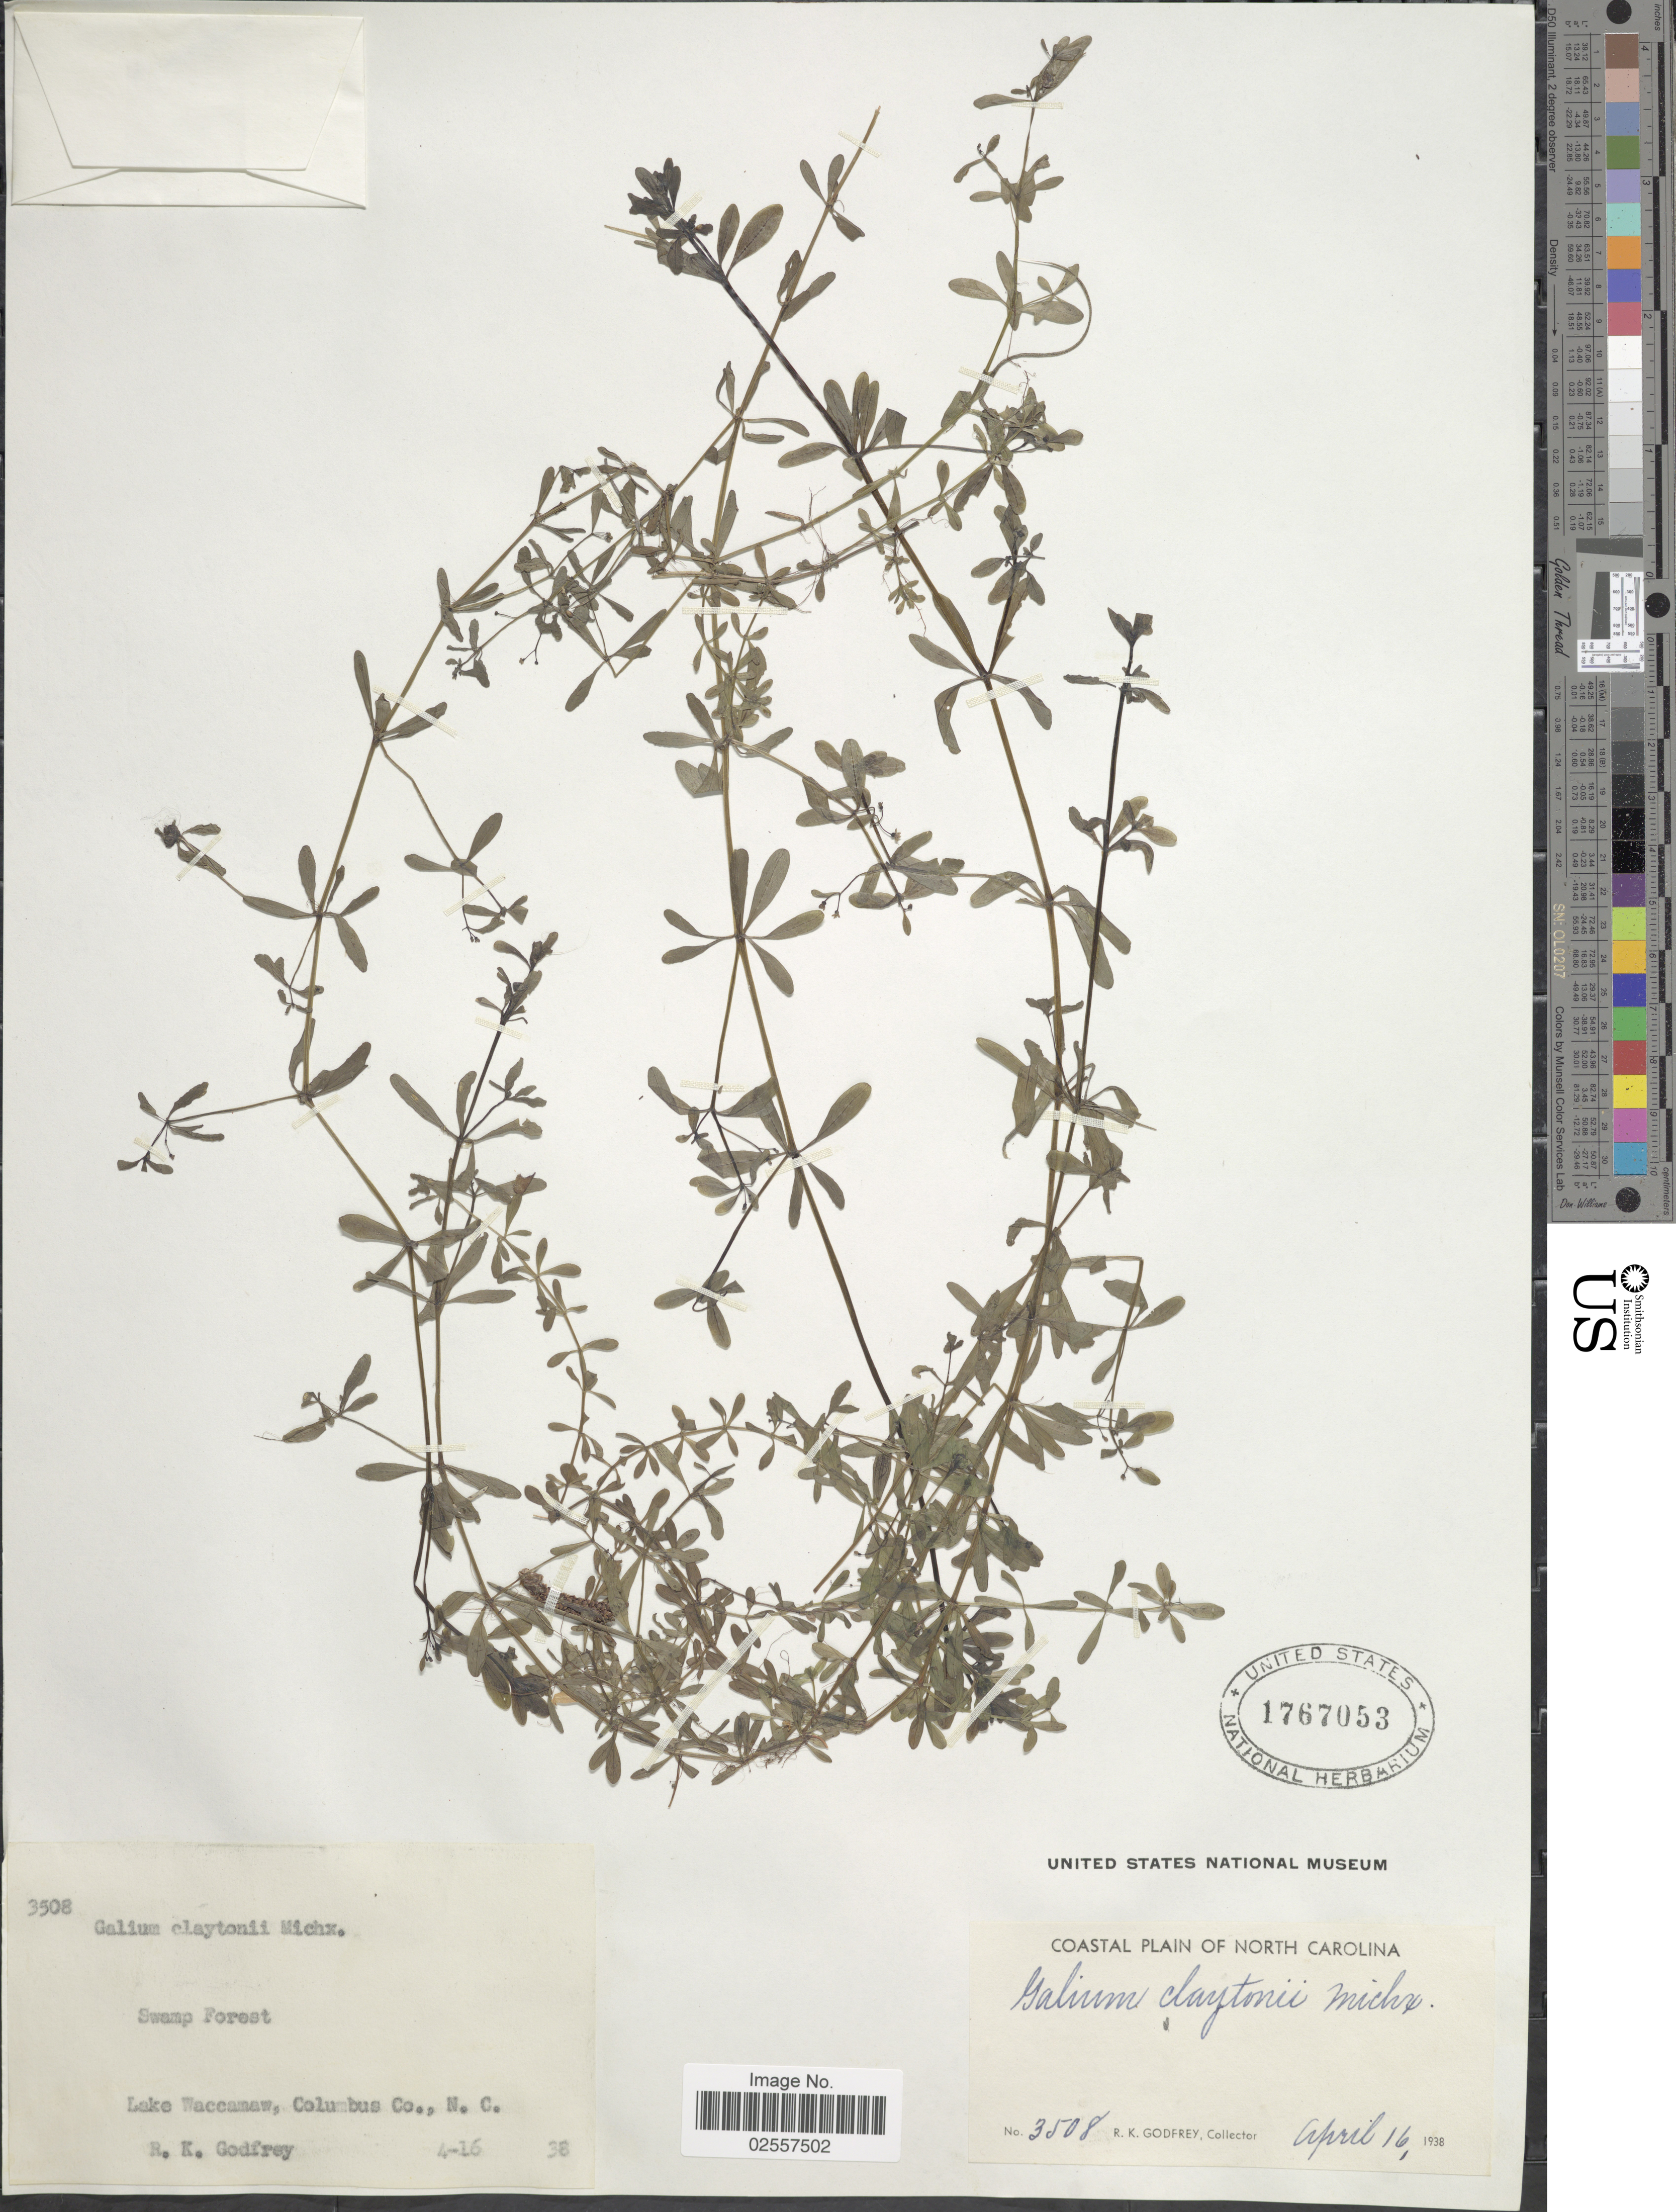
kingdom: Plantae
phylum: Tracheophyta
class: Magnoliopsida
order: Gentianales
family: Rubiaceae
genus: Galium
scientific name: Galium claytoni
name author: Michx.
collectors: R. K. Godfrey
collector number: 3508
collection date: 1938-04-16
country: United States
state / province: North Carolina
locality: Coastal Plain of North Carolina, Swamp Forest, Lake Waccamaw, Columbus Co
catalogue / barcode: US 1767053